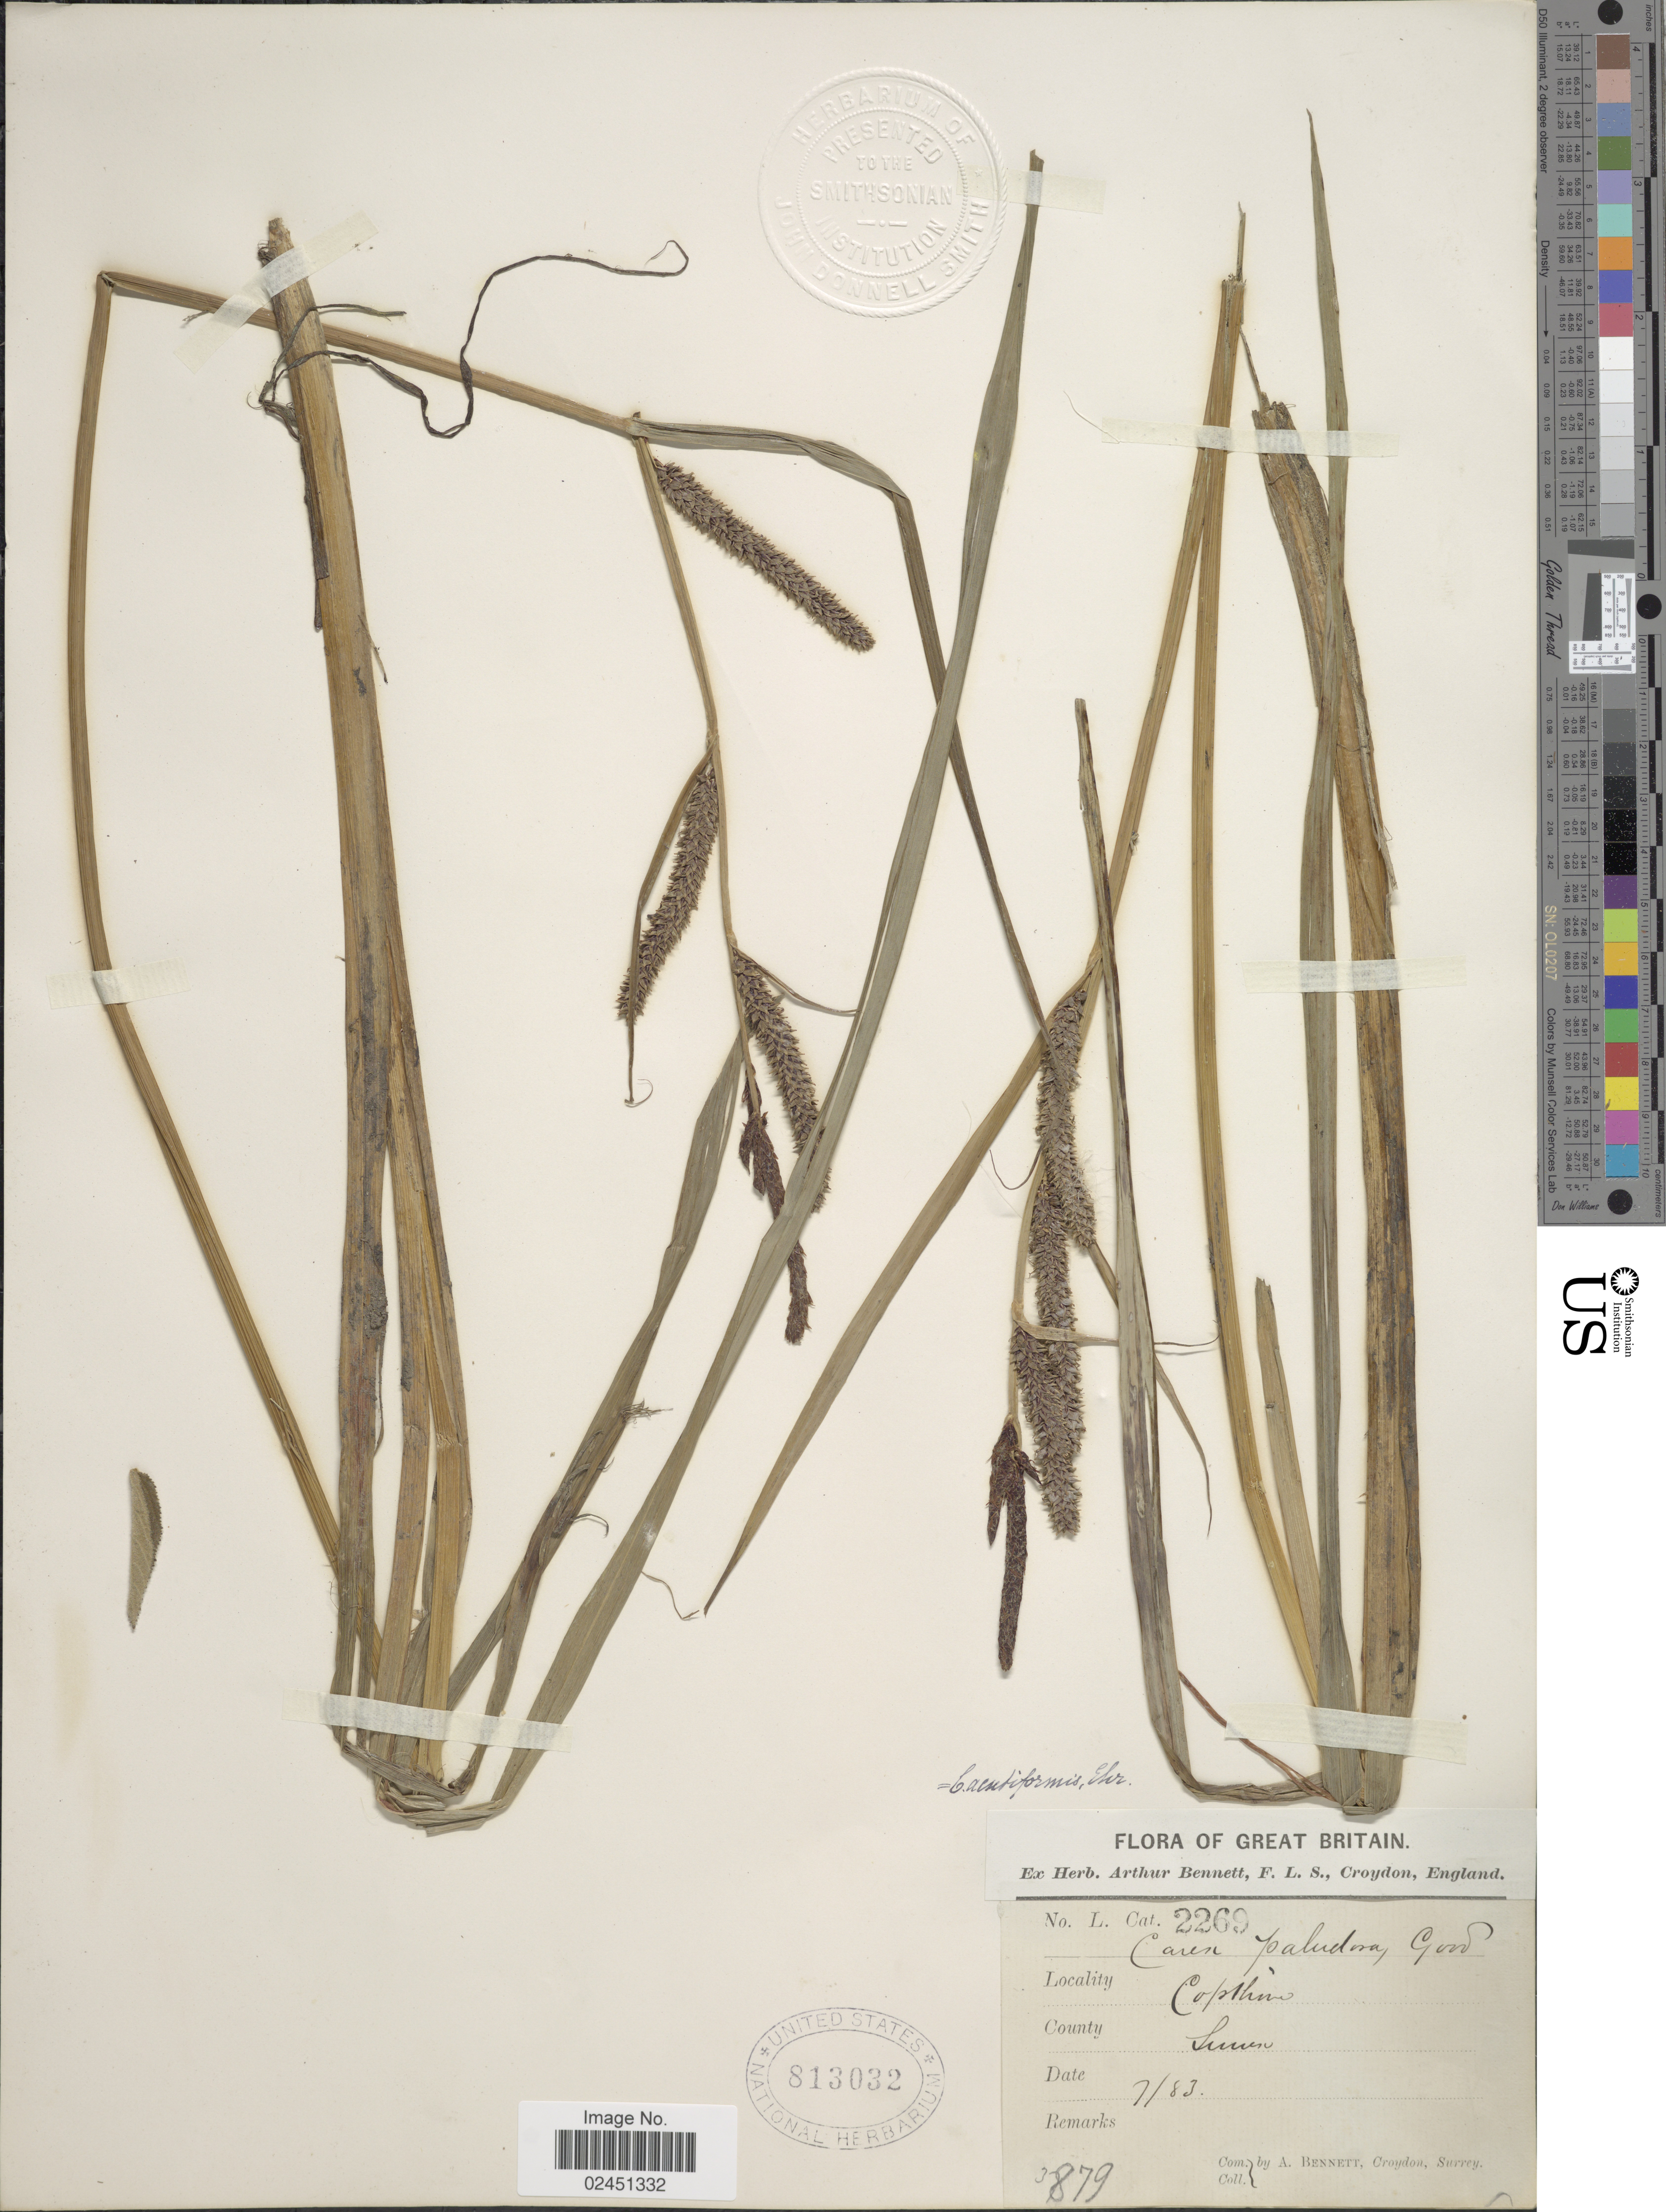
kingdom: Plantae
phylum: Tracheophyta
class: Liliopsida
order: Poales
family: Cyperaceae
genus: Carex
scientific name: Carex acutiformis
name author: Ehrh.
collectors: A. Bennett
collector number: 2269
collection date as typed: Transcribed d/m/y: /7/83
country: United Kingdom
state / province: England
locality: Great Britain, Copthorne, County Sussex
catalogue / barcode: US 813032